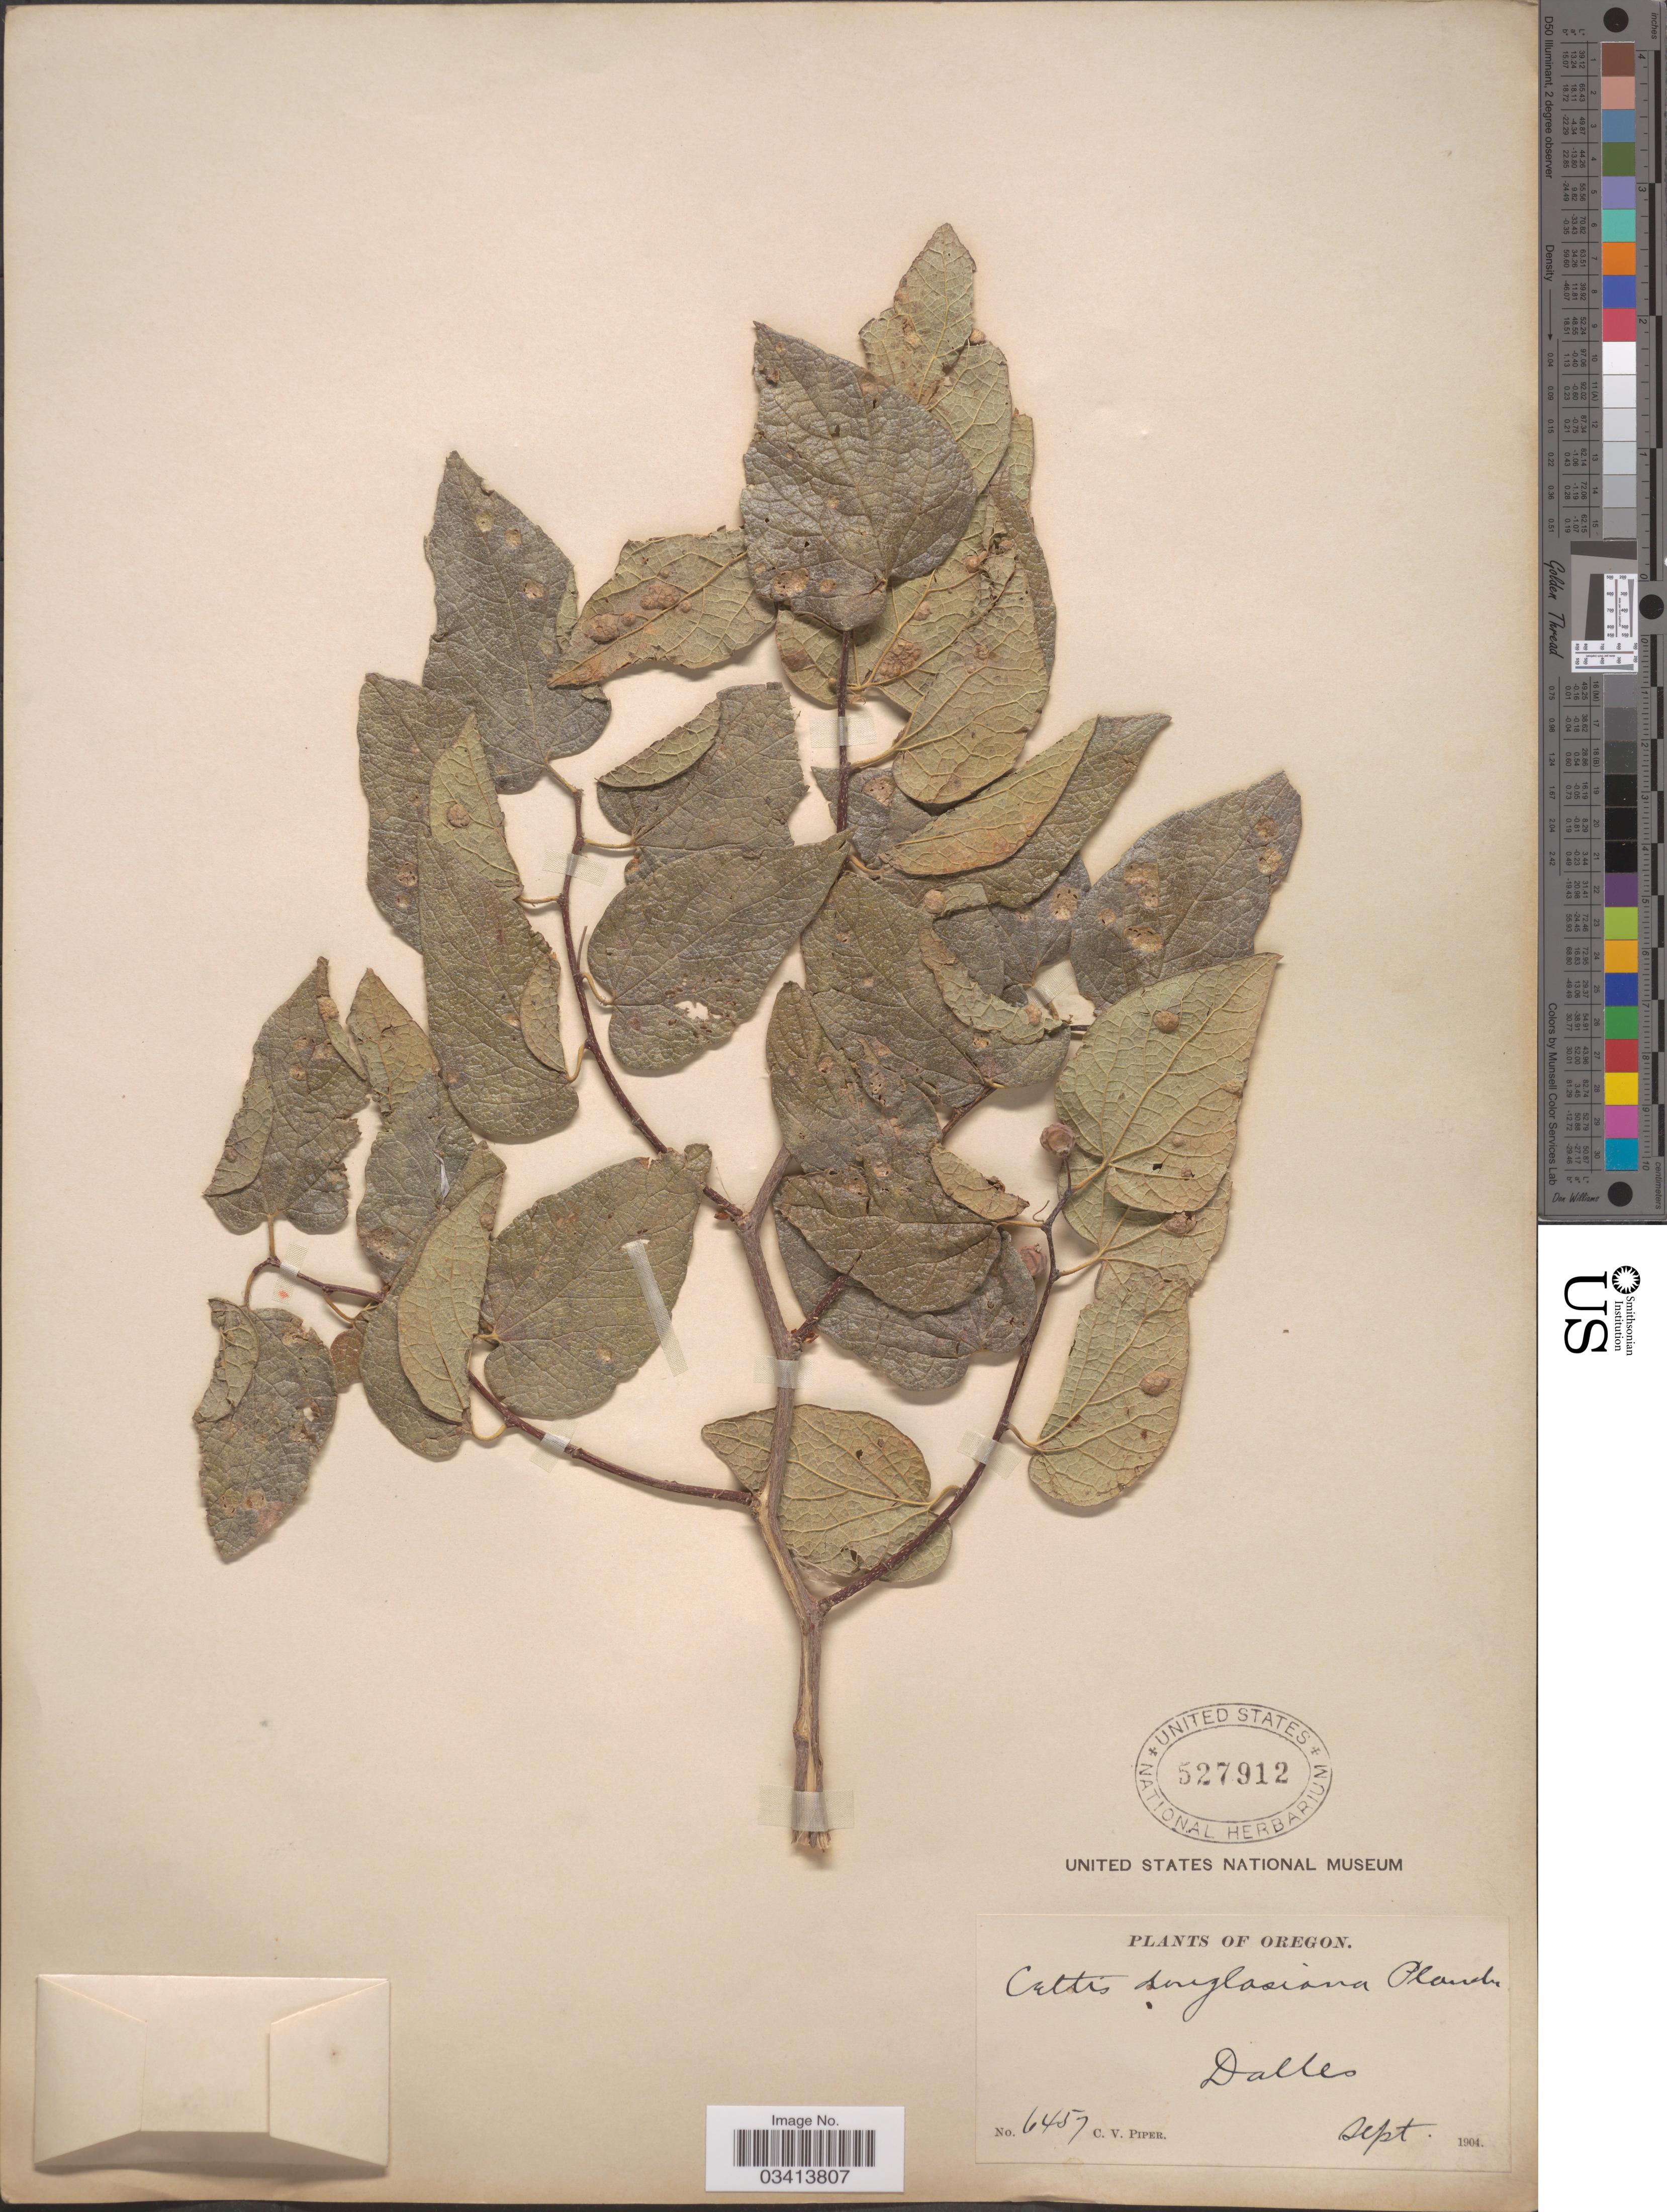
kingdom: Plantae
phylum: Tracheophyta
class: Magnoliopsida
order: Rosales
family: Cannabaceae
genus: Celtis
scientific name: Celtis laevigata var. reticulata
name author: (Torr.) L.D. Benson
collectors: C. V. Piper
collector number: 6457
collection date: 1904-09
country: United States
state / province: Oregon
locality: Dalles.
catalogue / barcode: US 527912